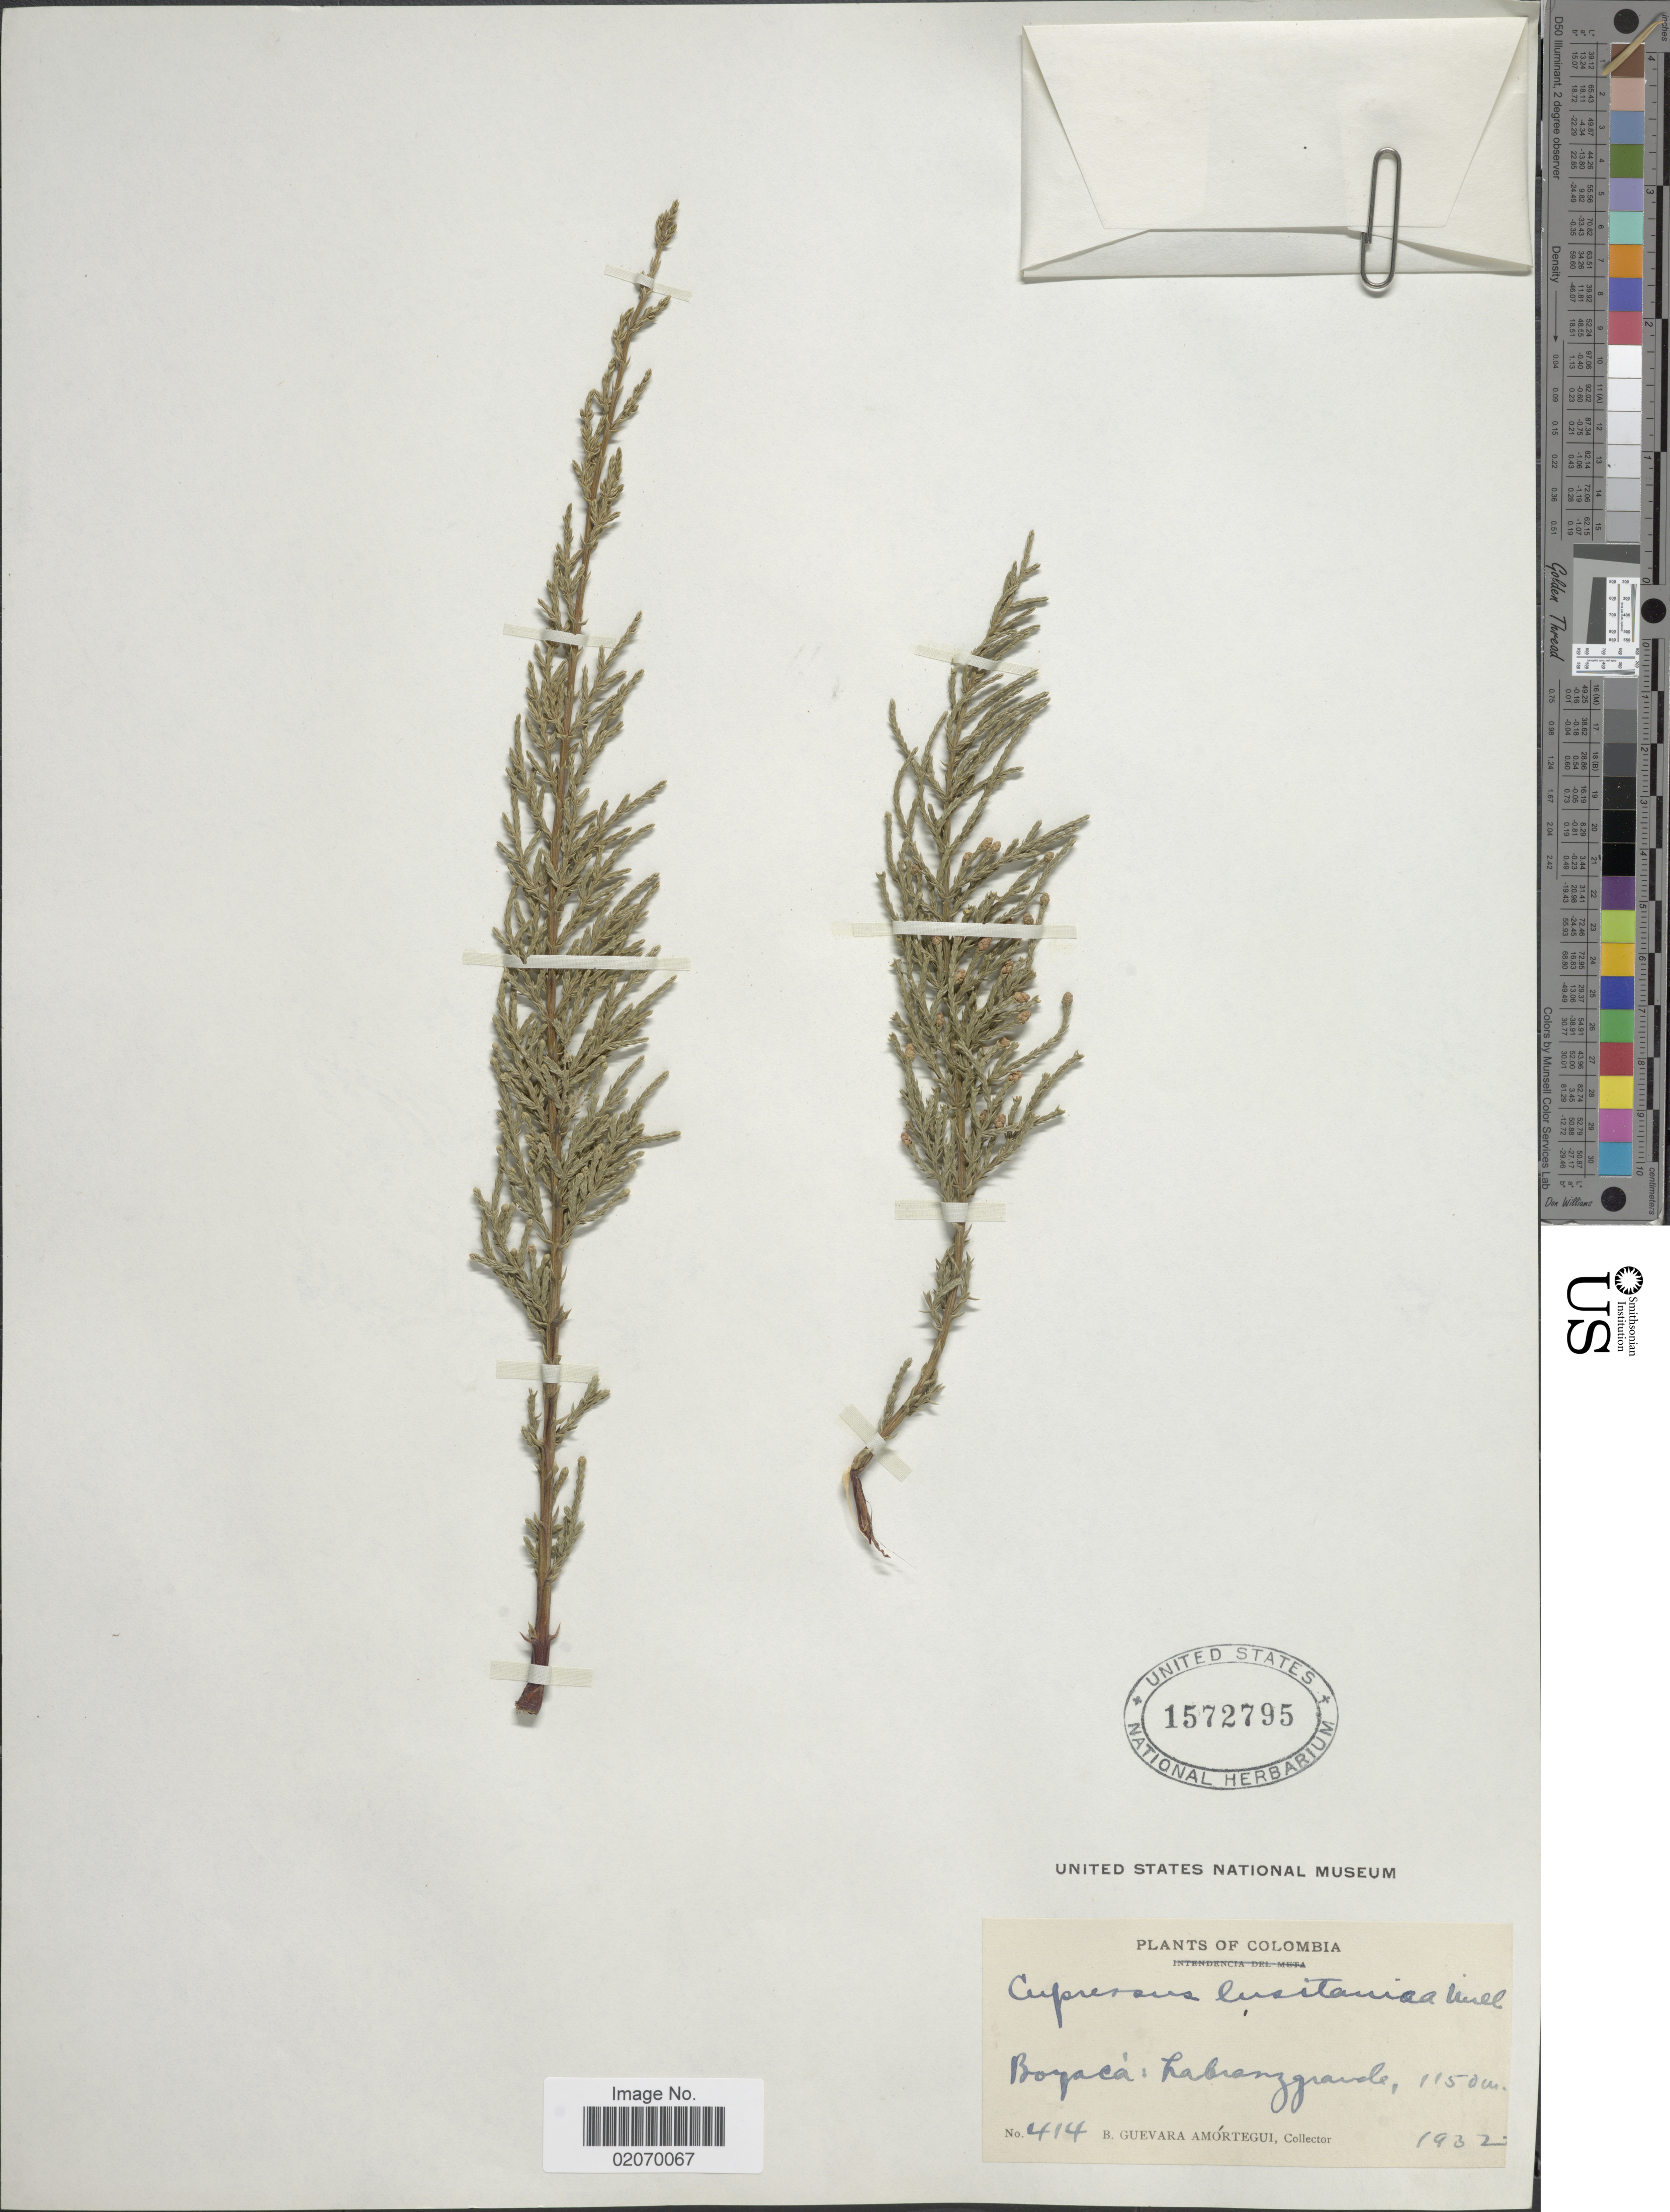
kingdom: Plantae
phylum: Tracheophyta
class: Pinopsida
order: Pinales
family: Cupressaceae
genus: Hesperocyparis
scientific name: Hesperocyparis lusitanica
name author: (Miller) Bartel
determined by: (US) Smithsonian Institution - National Museum of Natural History - Department of Botany (UNITED STATES)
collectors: B. Guevara Amortegui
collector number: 414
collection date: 1932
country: Colombia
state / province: Boyacá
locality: Labranzgrande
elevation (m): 1150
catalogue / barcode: US 1572795